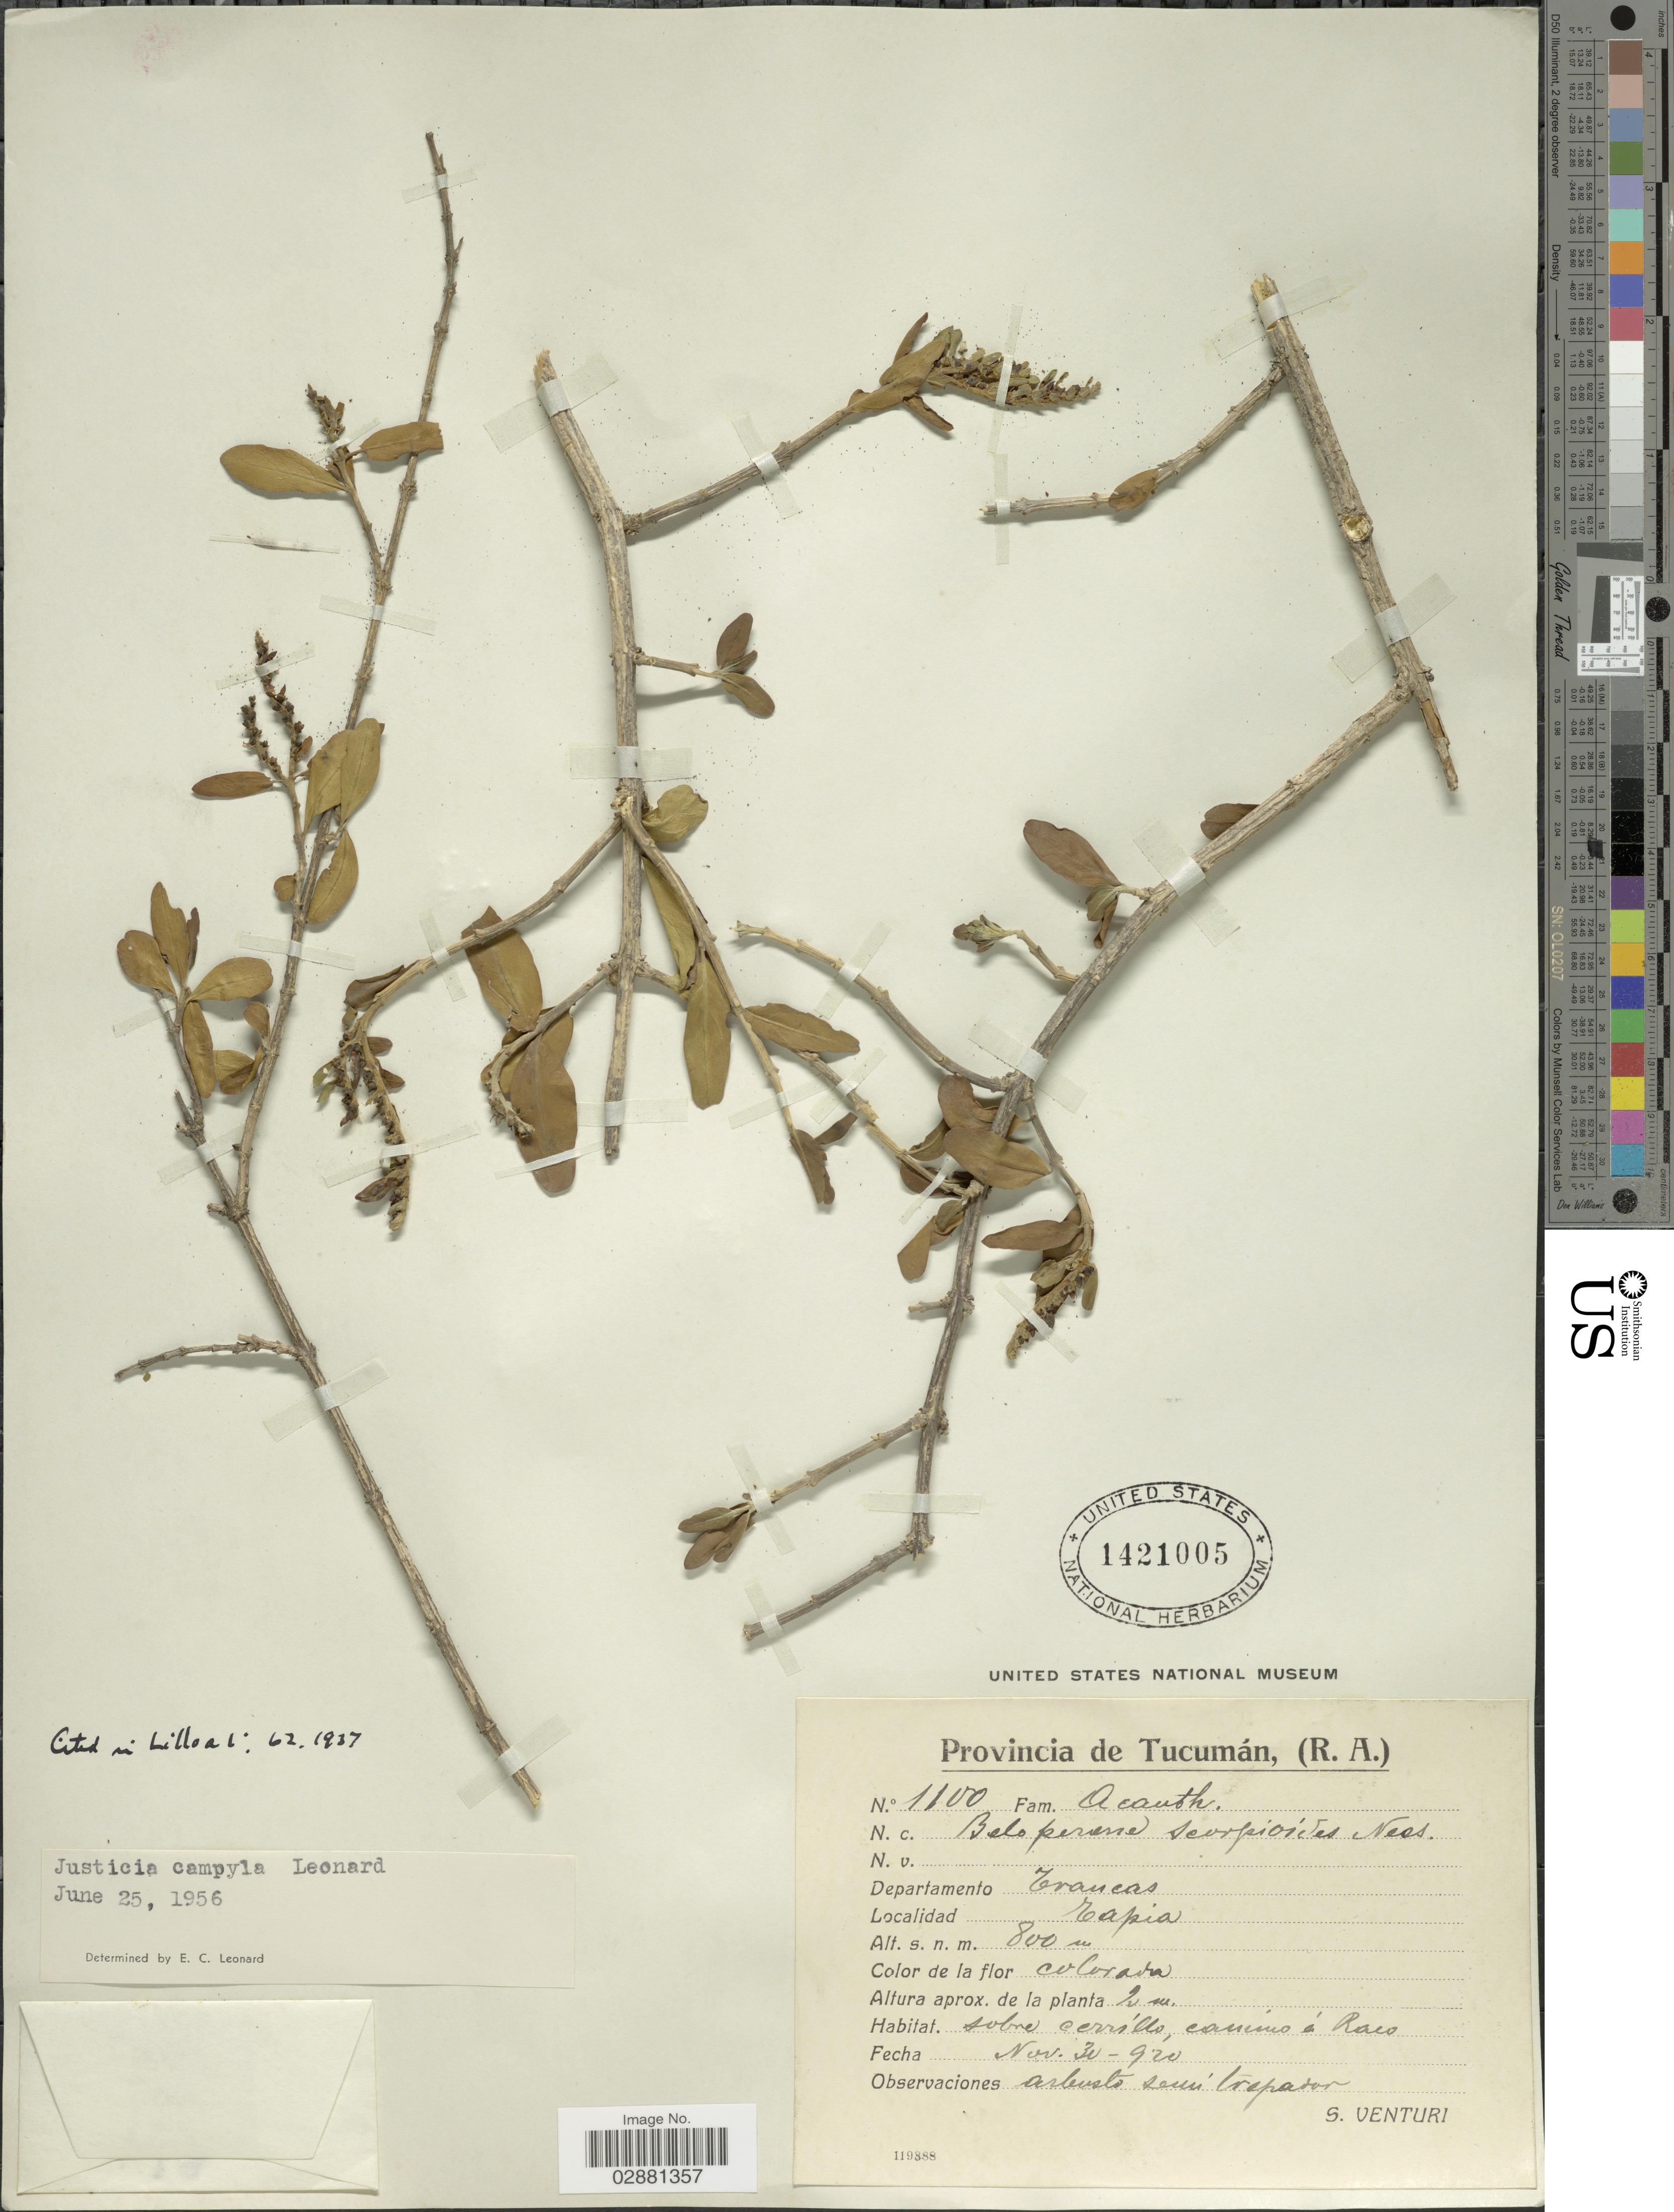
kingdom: Plantae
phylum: Tracheophyta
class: Magnoliopsida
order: Lamiales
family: Acanthaceae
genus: Justicia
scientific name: Justicia xylosteoides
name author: Griseb.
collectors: S. Venturi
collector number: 1100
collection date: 1920-11-30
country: Argentina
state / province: Tucuman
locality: Provincia de Tucumán, (R. A.), Departamento Trancas, Tapia.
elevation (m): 800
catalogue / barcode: US 1421005